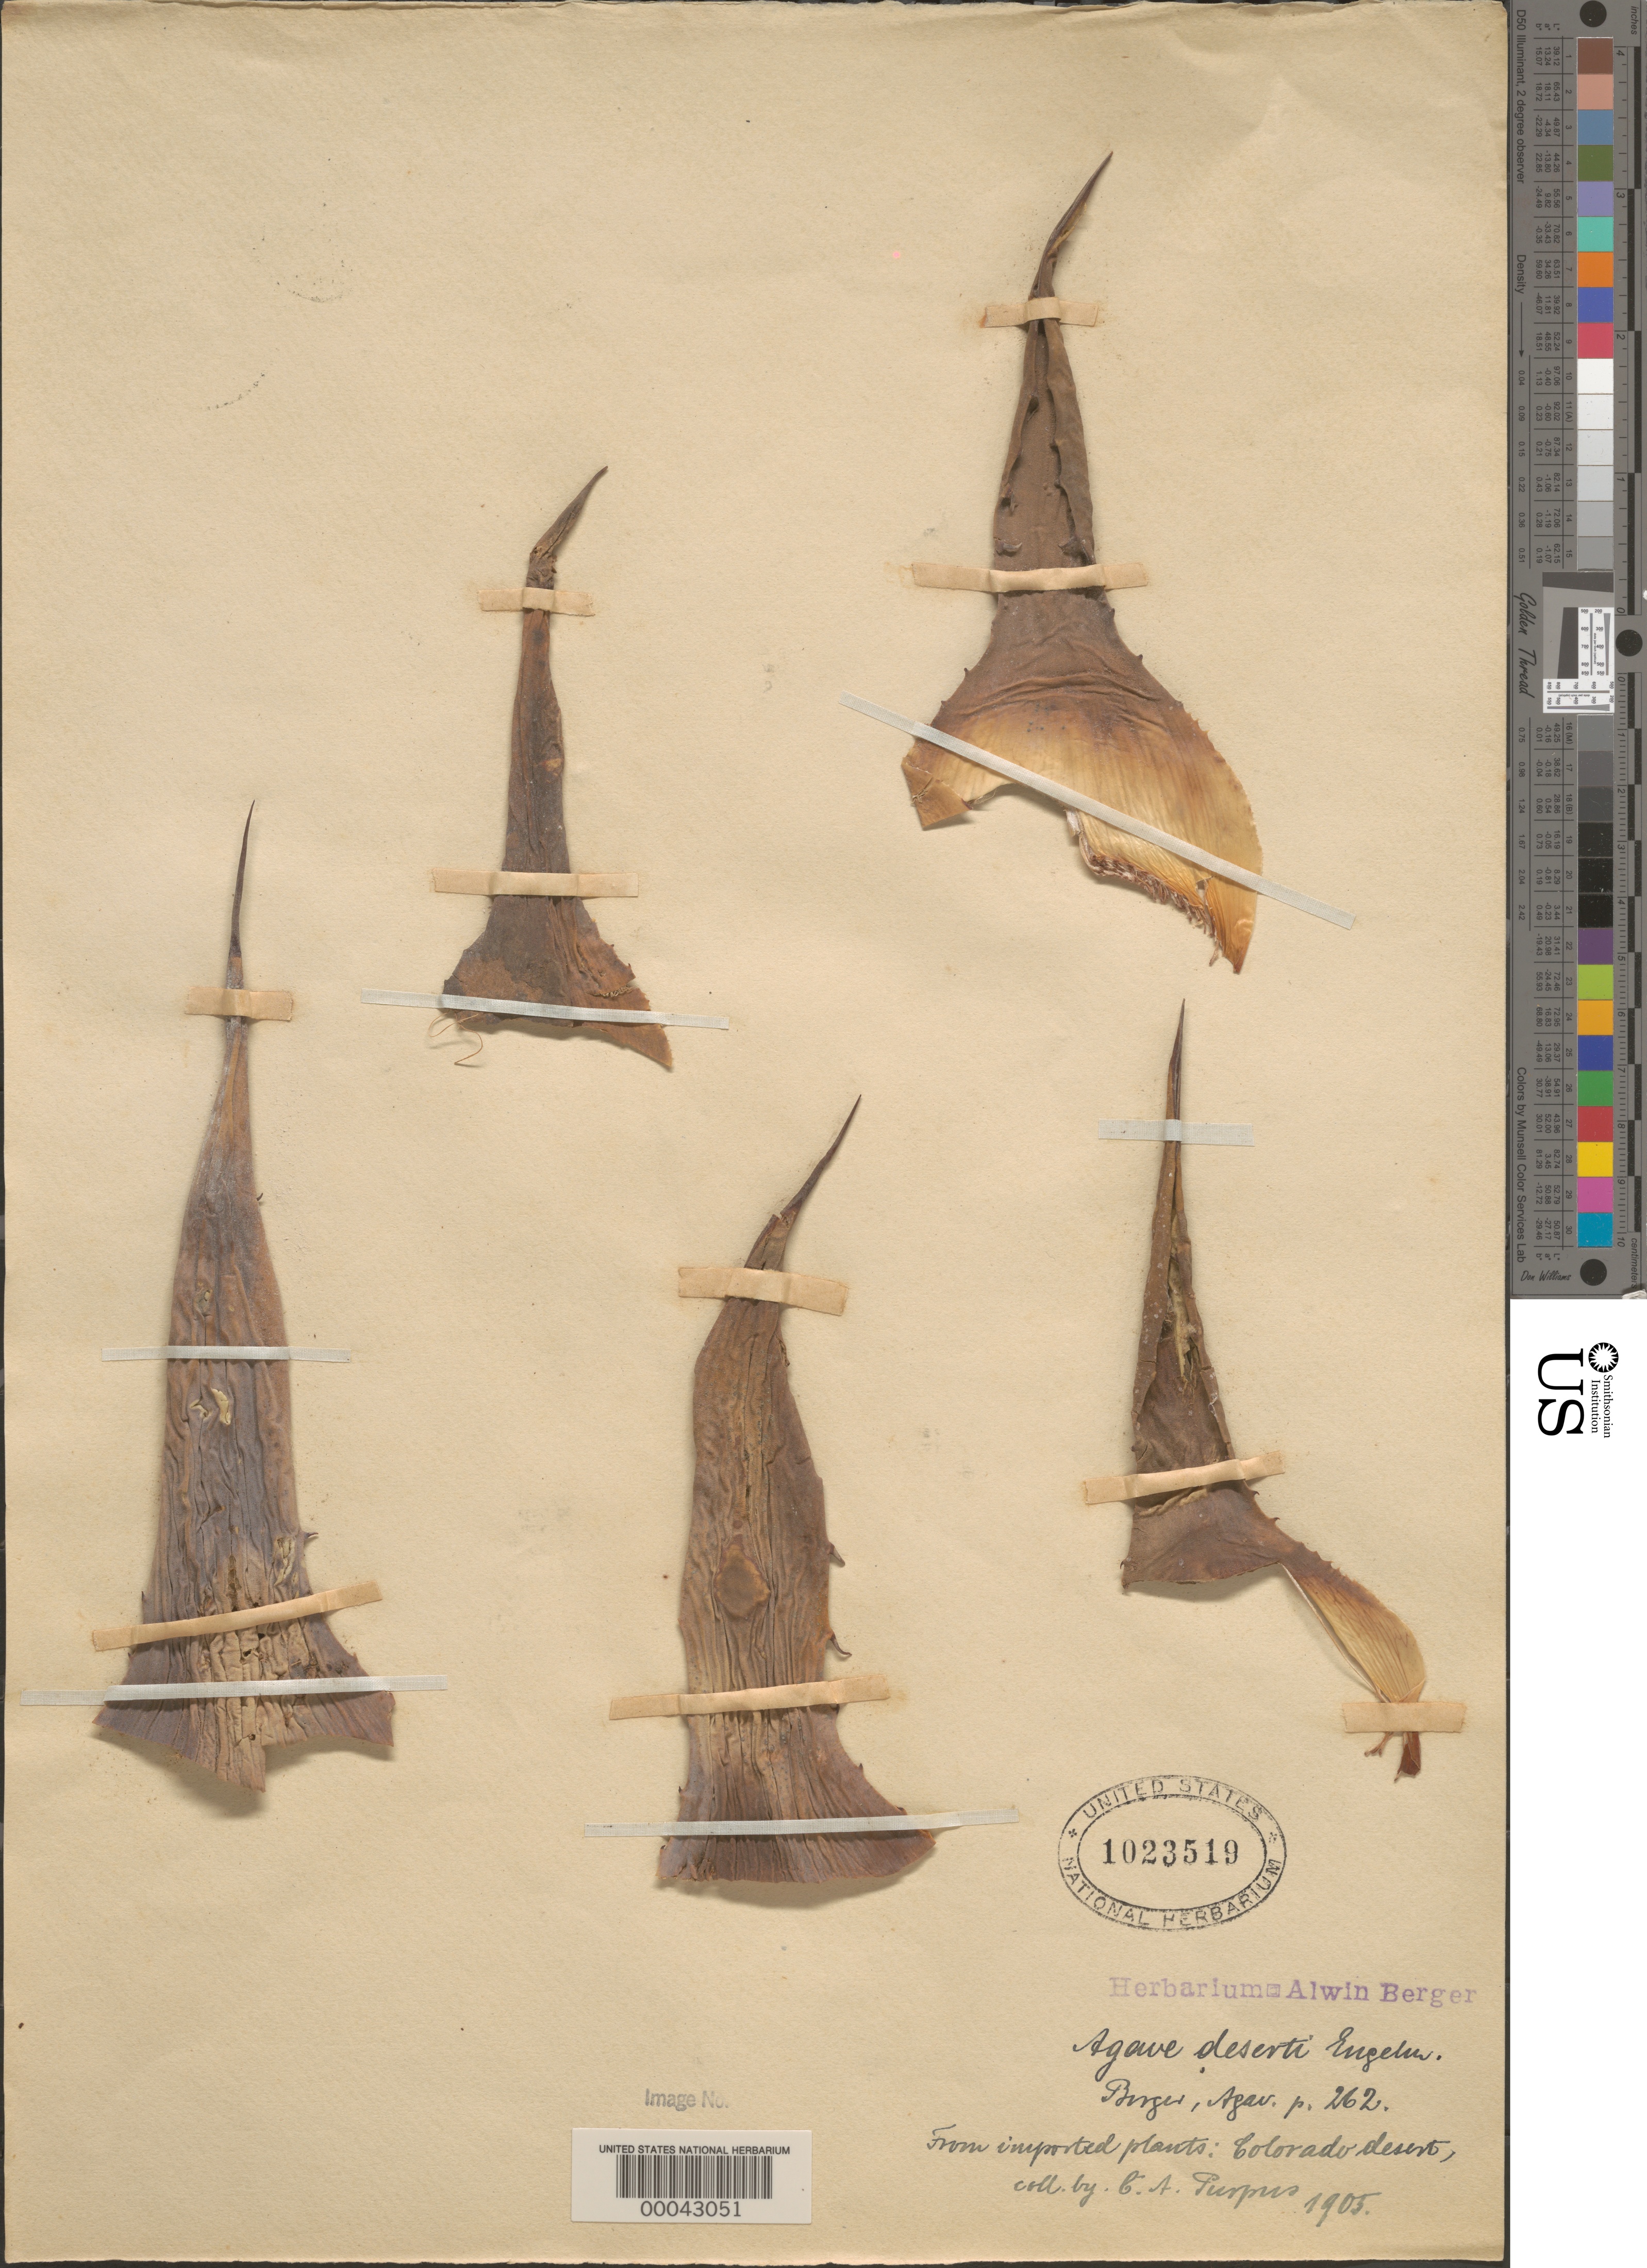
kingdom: Plantae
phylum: Tracheophyta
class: Liliopsida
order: Asparagales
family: Asparagaceae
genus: Agave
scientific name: Agave deserti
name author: Engelm.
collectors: C. A. Purpus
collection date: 1905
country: United States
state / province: Colorado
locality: Colorado desert.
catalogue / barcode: US 1023519